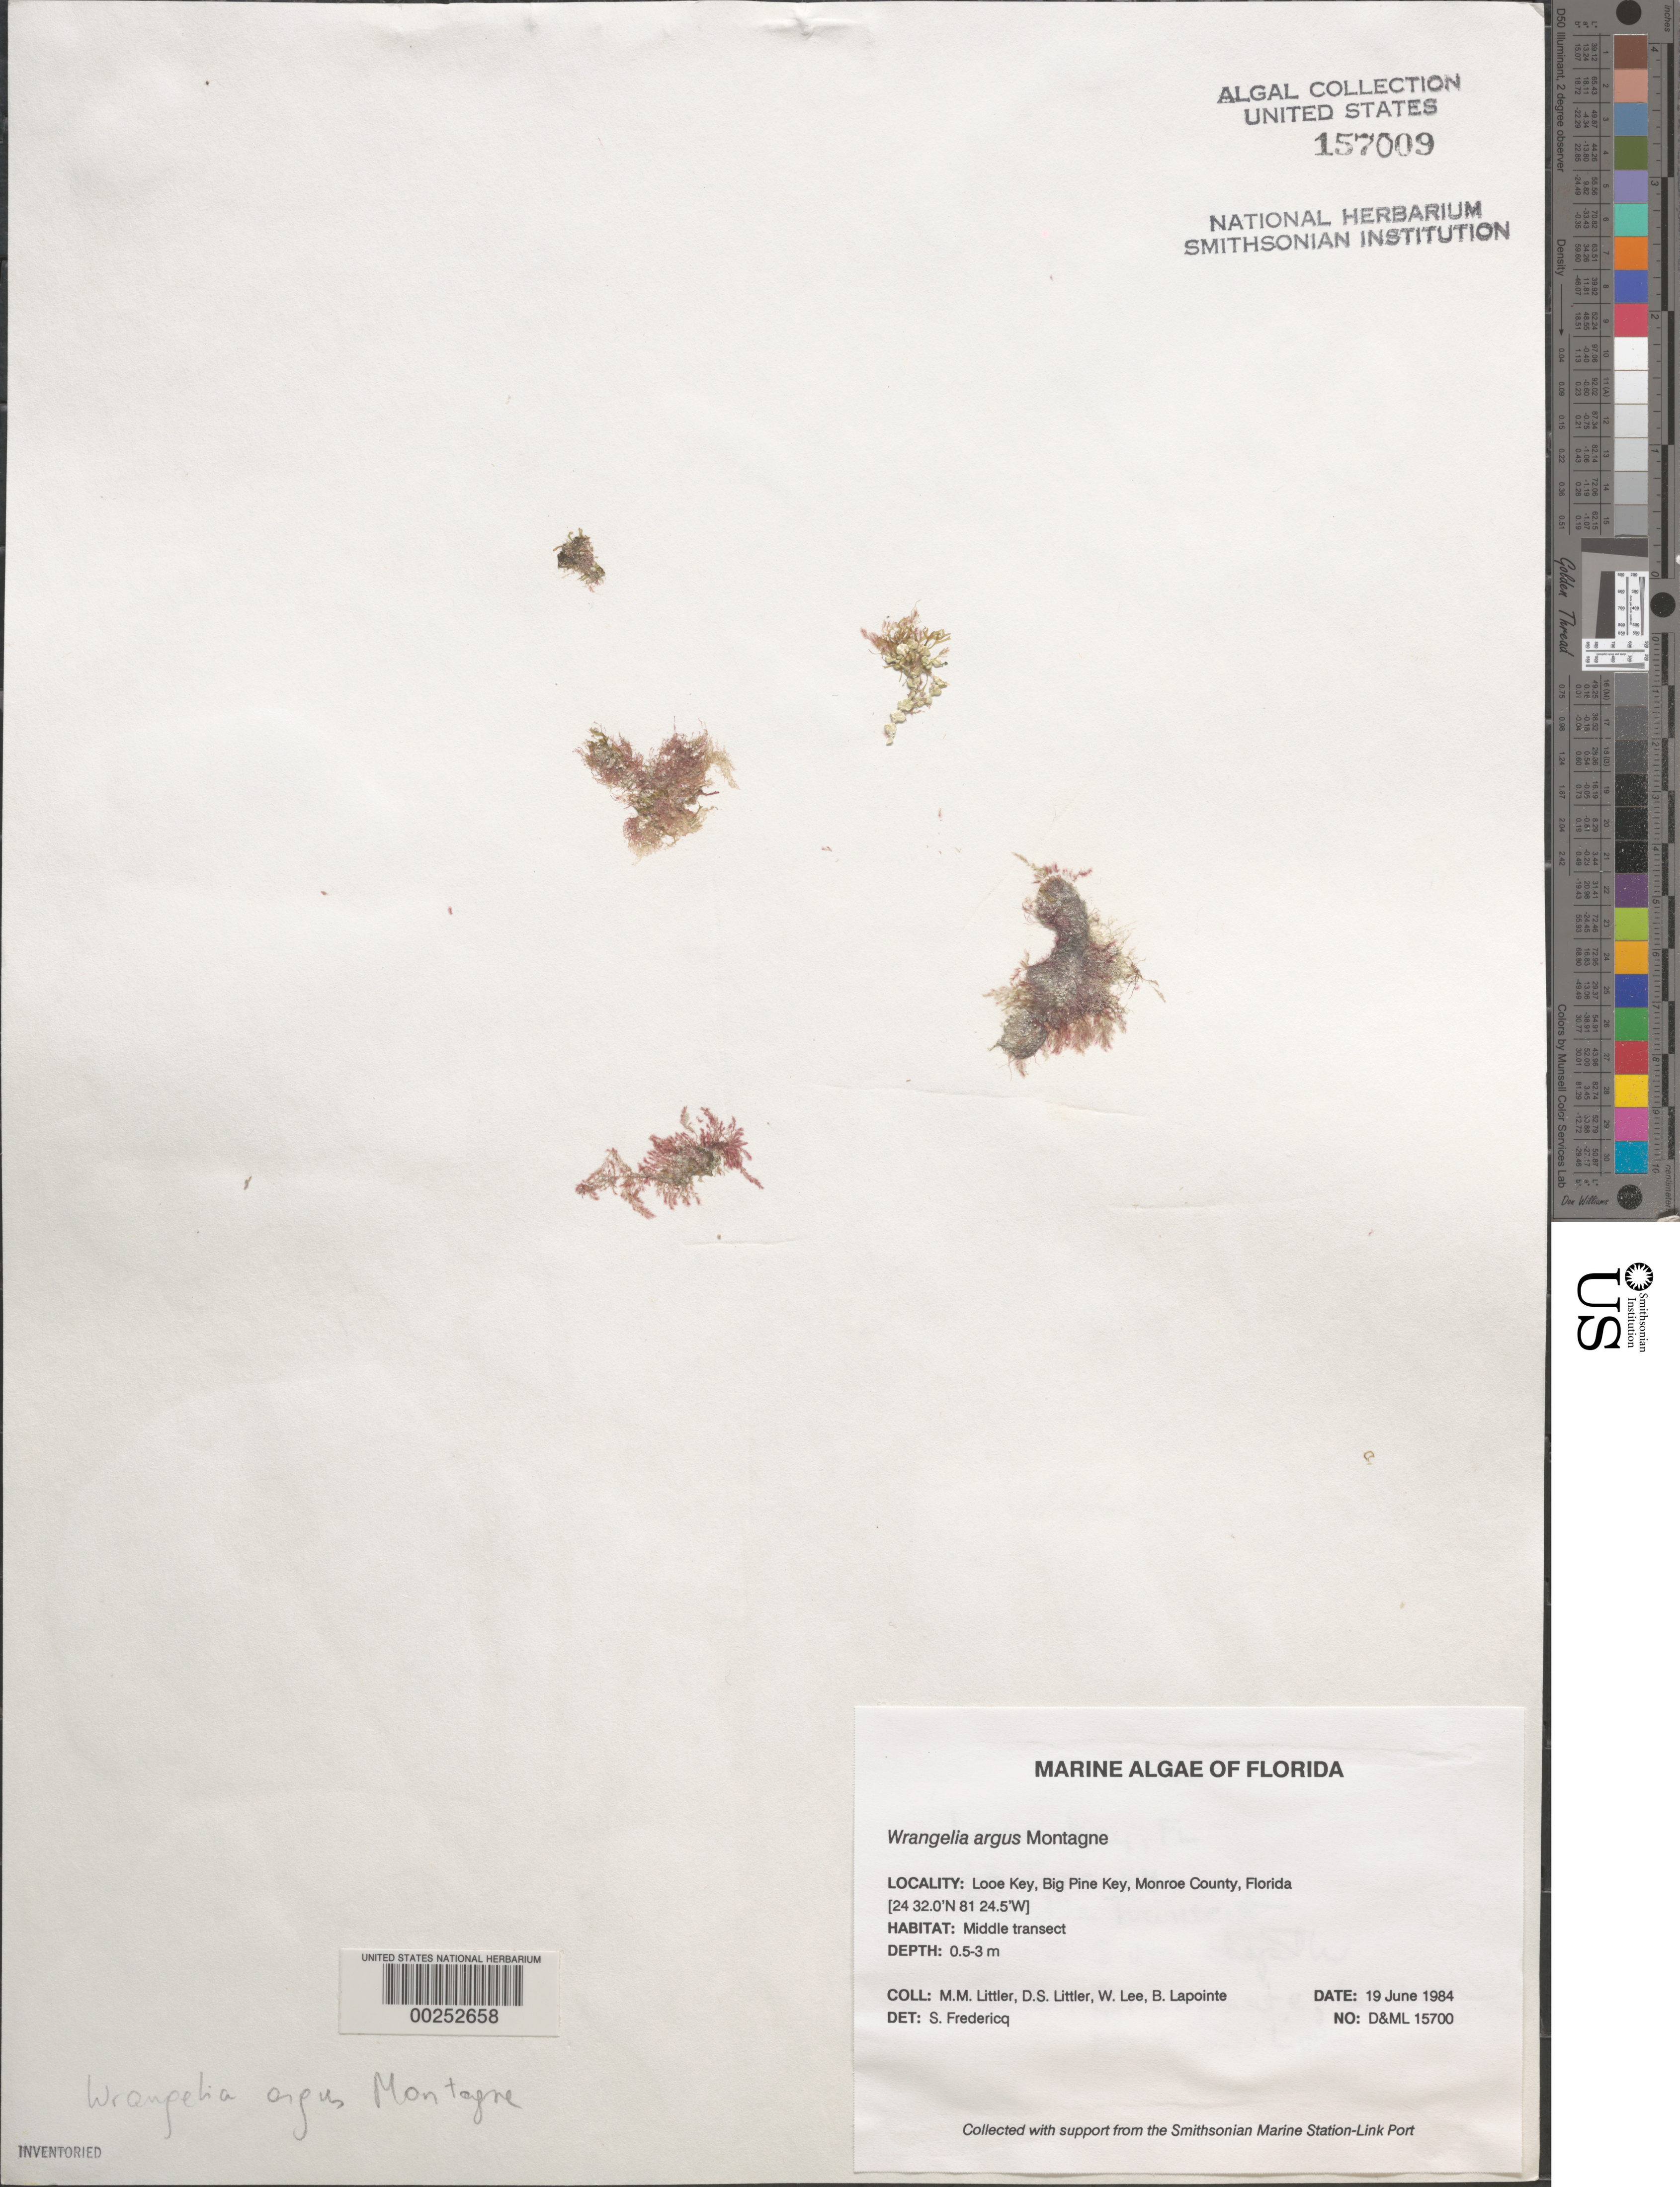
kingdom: Plantae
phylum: Rhodophyta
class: Florideophyceae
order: Ceramiales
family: Wrangeliaceae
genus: Wrangelia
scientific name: Wrangelia argus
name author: (Mont.) Mont.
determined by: Fredericq, S.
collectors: M. M. Littler, D. S. Littler, W. Lee & B. Lapointe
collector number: D&ML 15700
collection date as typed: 19 Jun 1984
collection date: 1984-06-19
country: United States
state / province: Florida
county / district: Monroe County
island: Looe Key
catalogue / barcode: US 157009